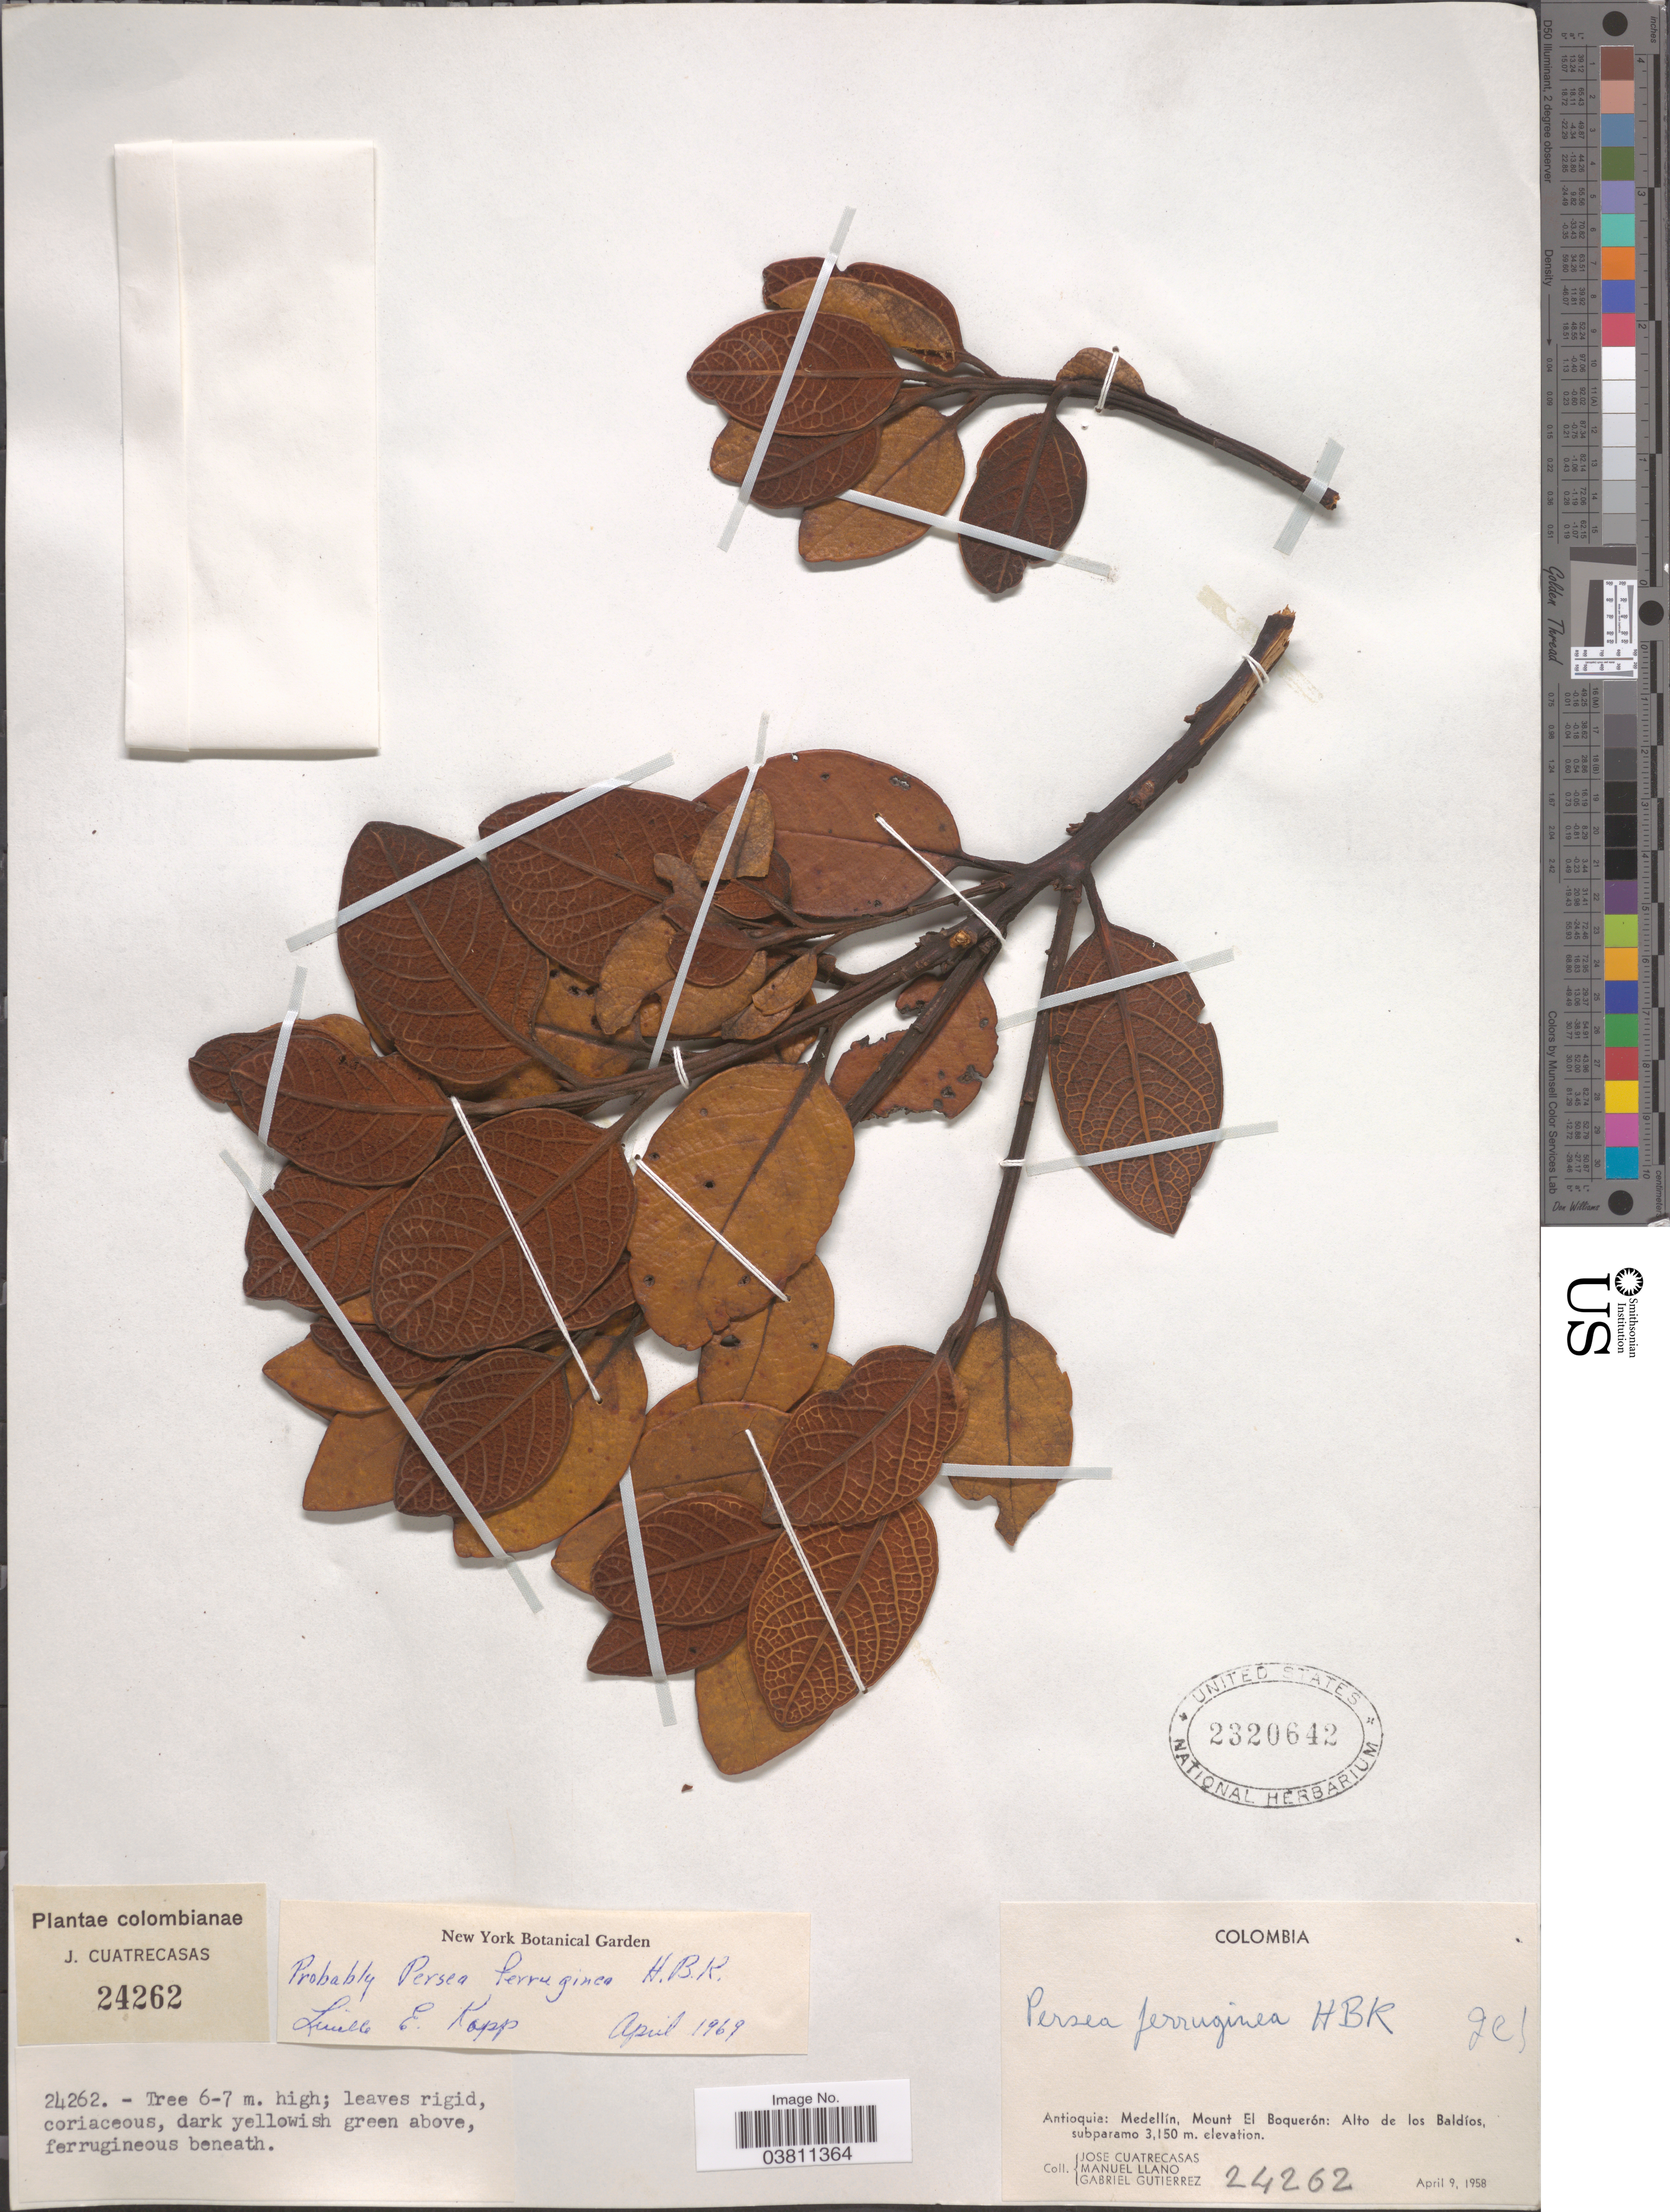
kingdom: Plantae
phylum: Tracheophyta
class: Magnoliopsida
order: Laurales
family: Lauraceae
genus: Persea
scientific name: Persea ferruginea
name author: Kunth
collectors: J. Cuatrecasas, M. d. Llano & G. Gutierrez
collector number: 24262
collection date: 1958-04-09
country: Colombia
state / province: Antioquia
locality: Medellín, Mount El Boquerón: Alto de los Baldíos, subparamo.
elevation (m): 3150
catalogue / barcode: US 2320642